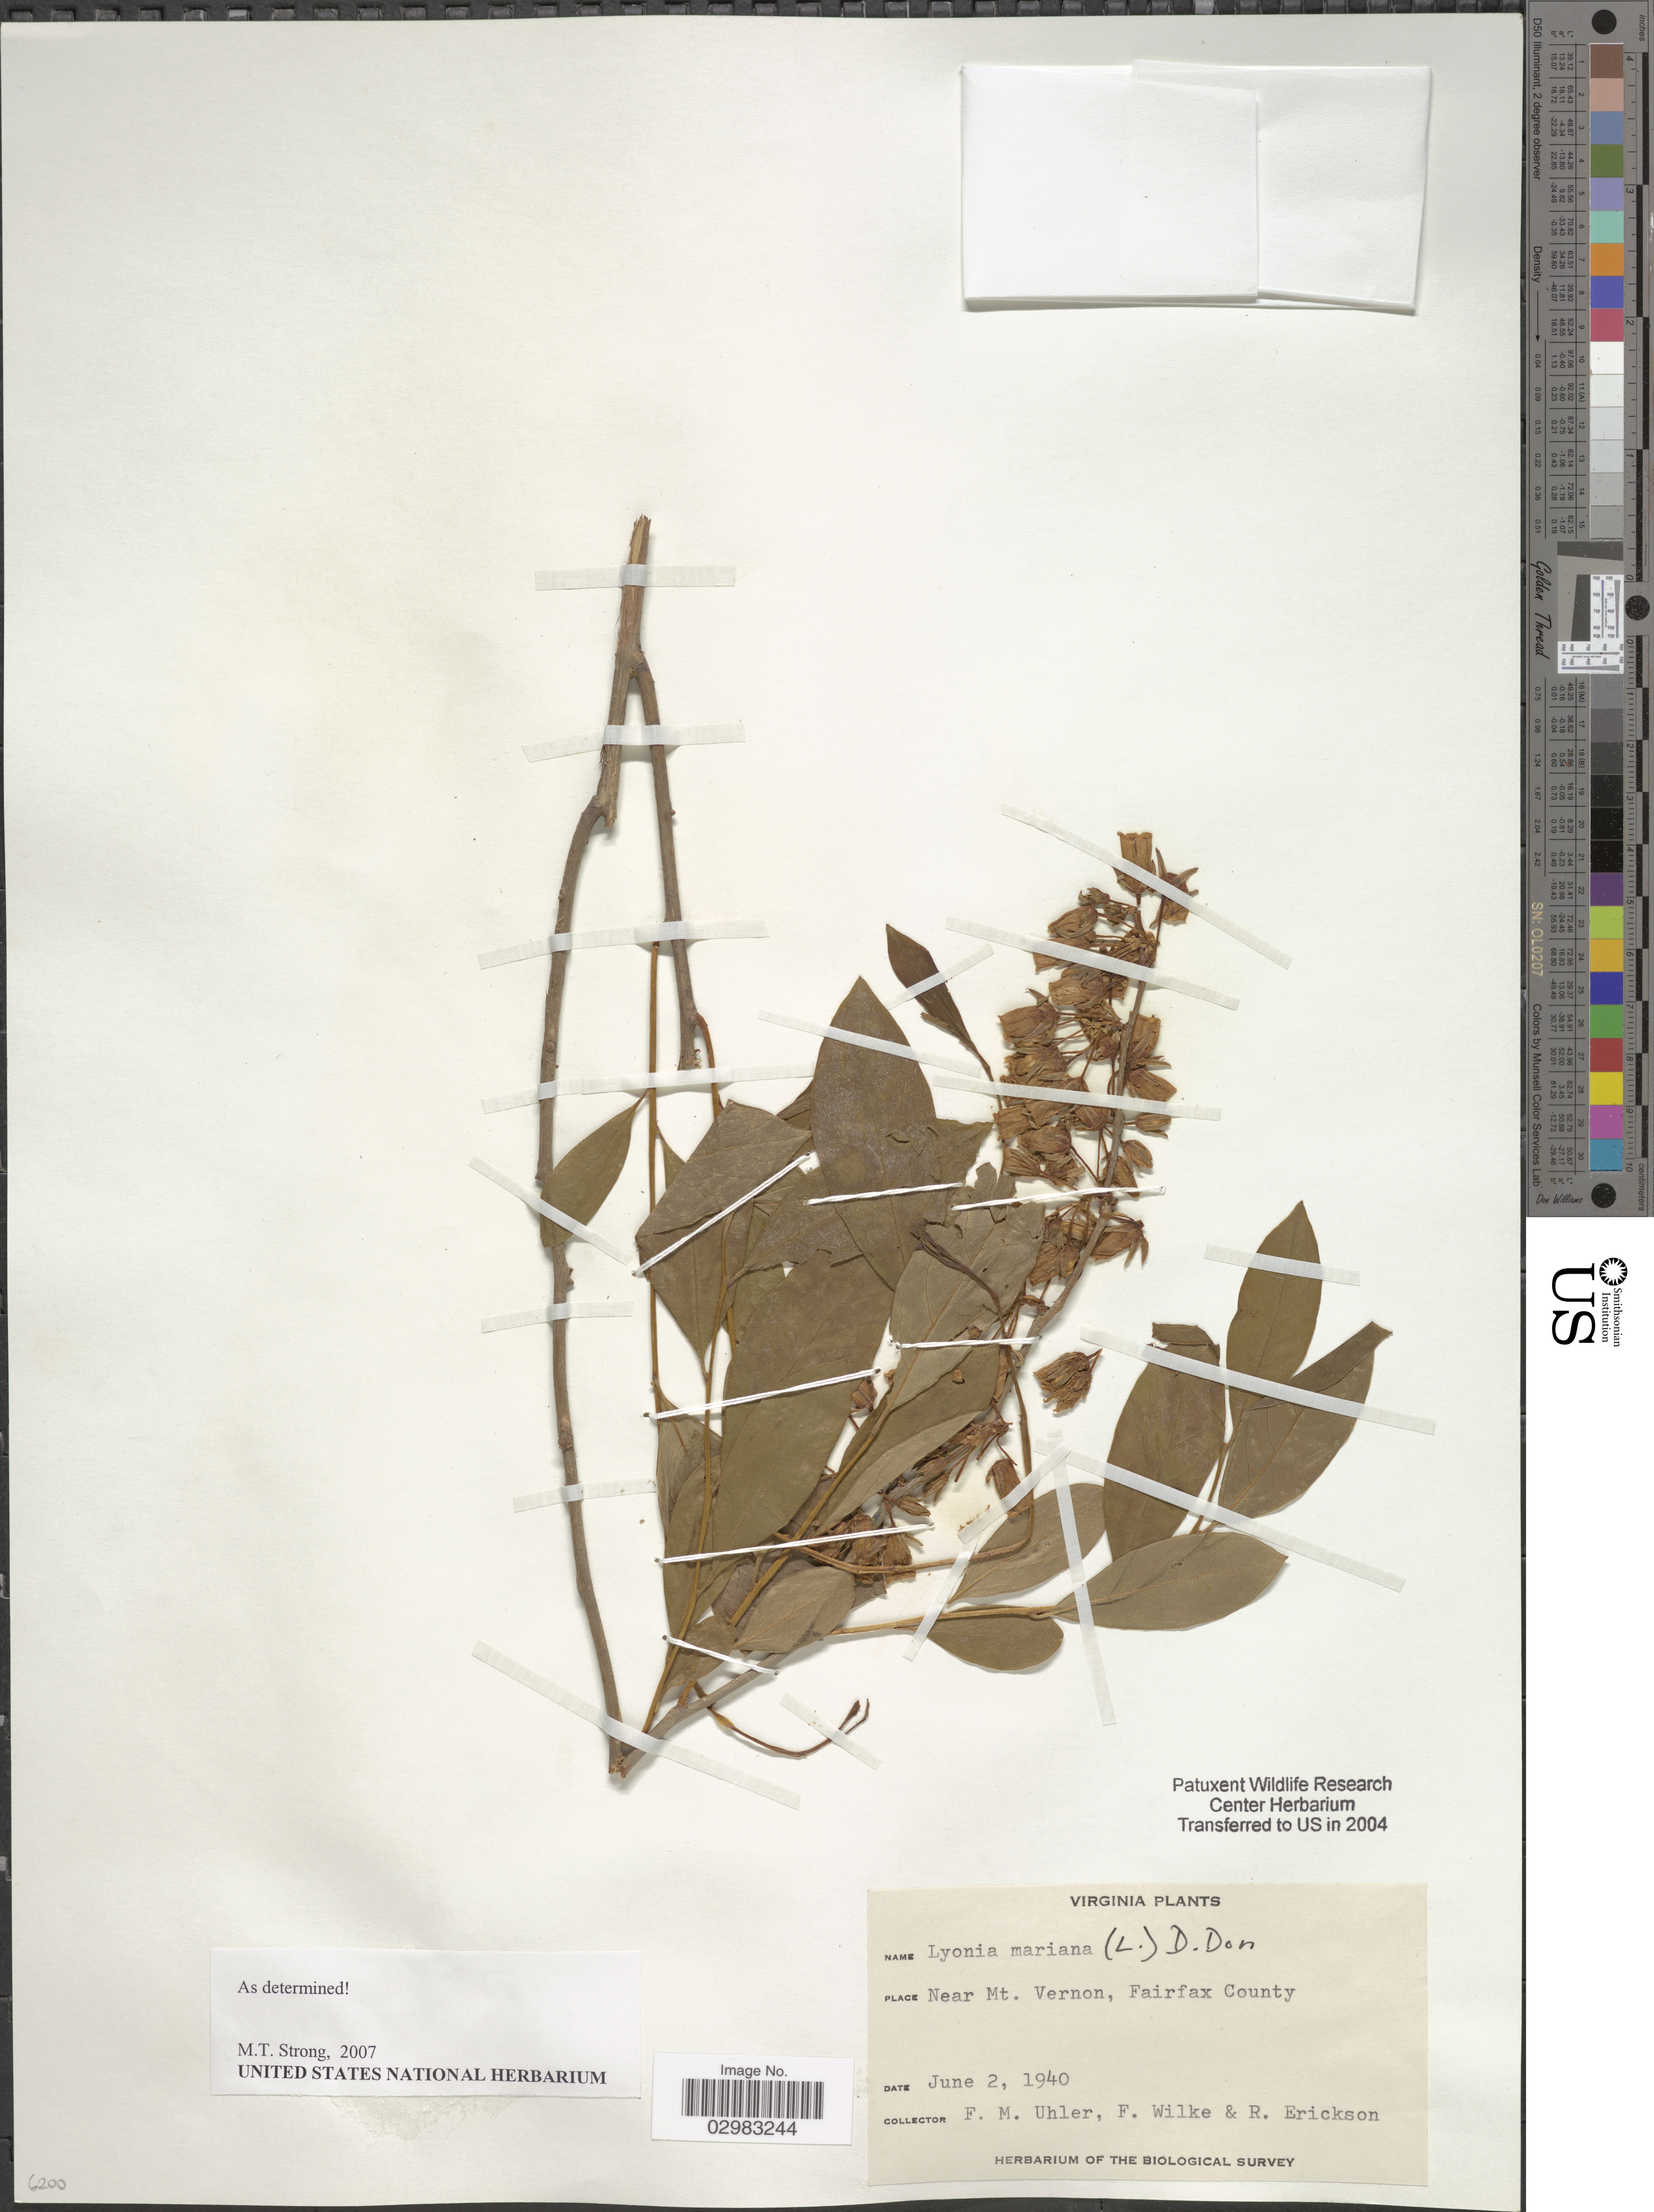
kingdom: Plantae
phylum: Tracheophyta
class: Magnoliopsida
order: Ericales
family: Ericaceae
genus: Lyonia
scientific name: Lyonia mariana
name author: (L.) D. Don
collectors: F. M. Uhler, F. Wilke & R. Erickson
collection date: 1940-06-02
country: United States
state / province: Virginia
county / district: Fairfax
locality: Near Mt. Vernon, Fairfax County.